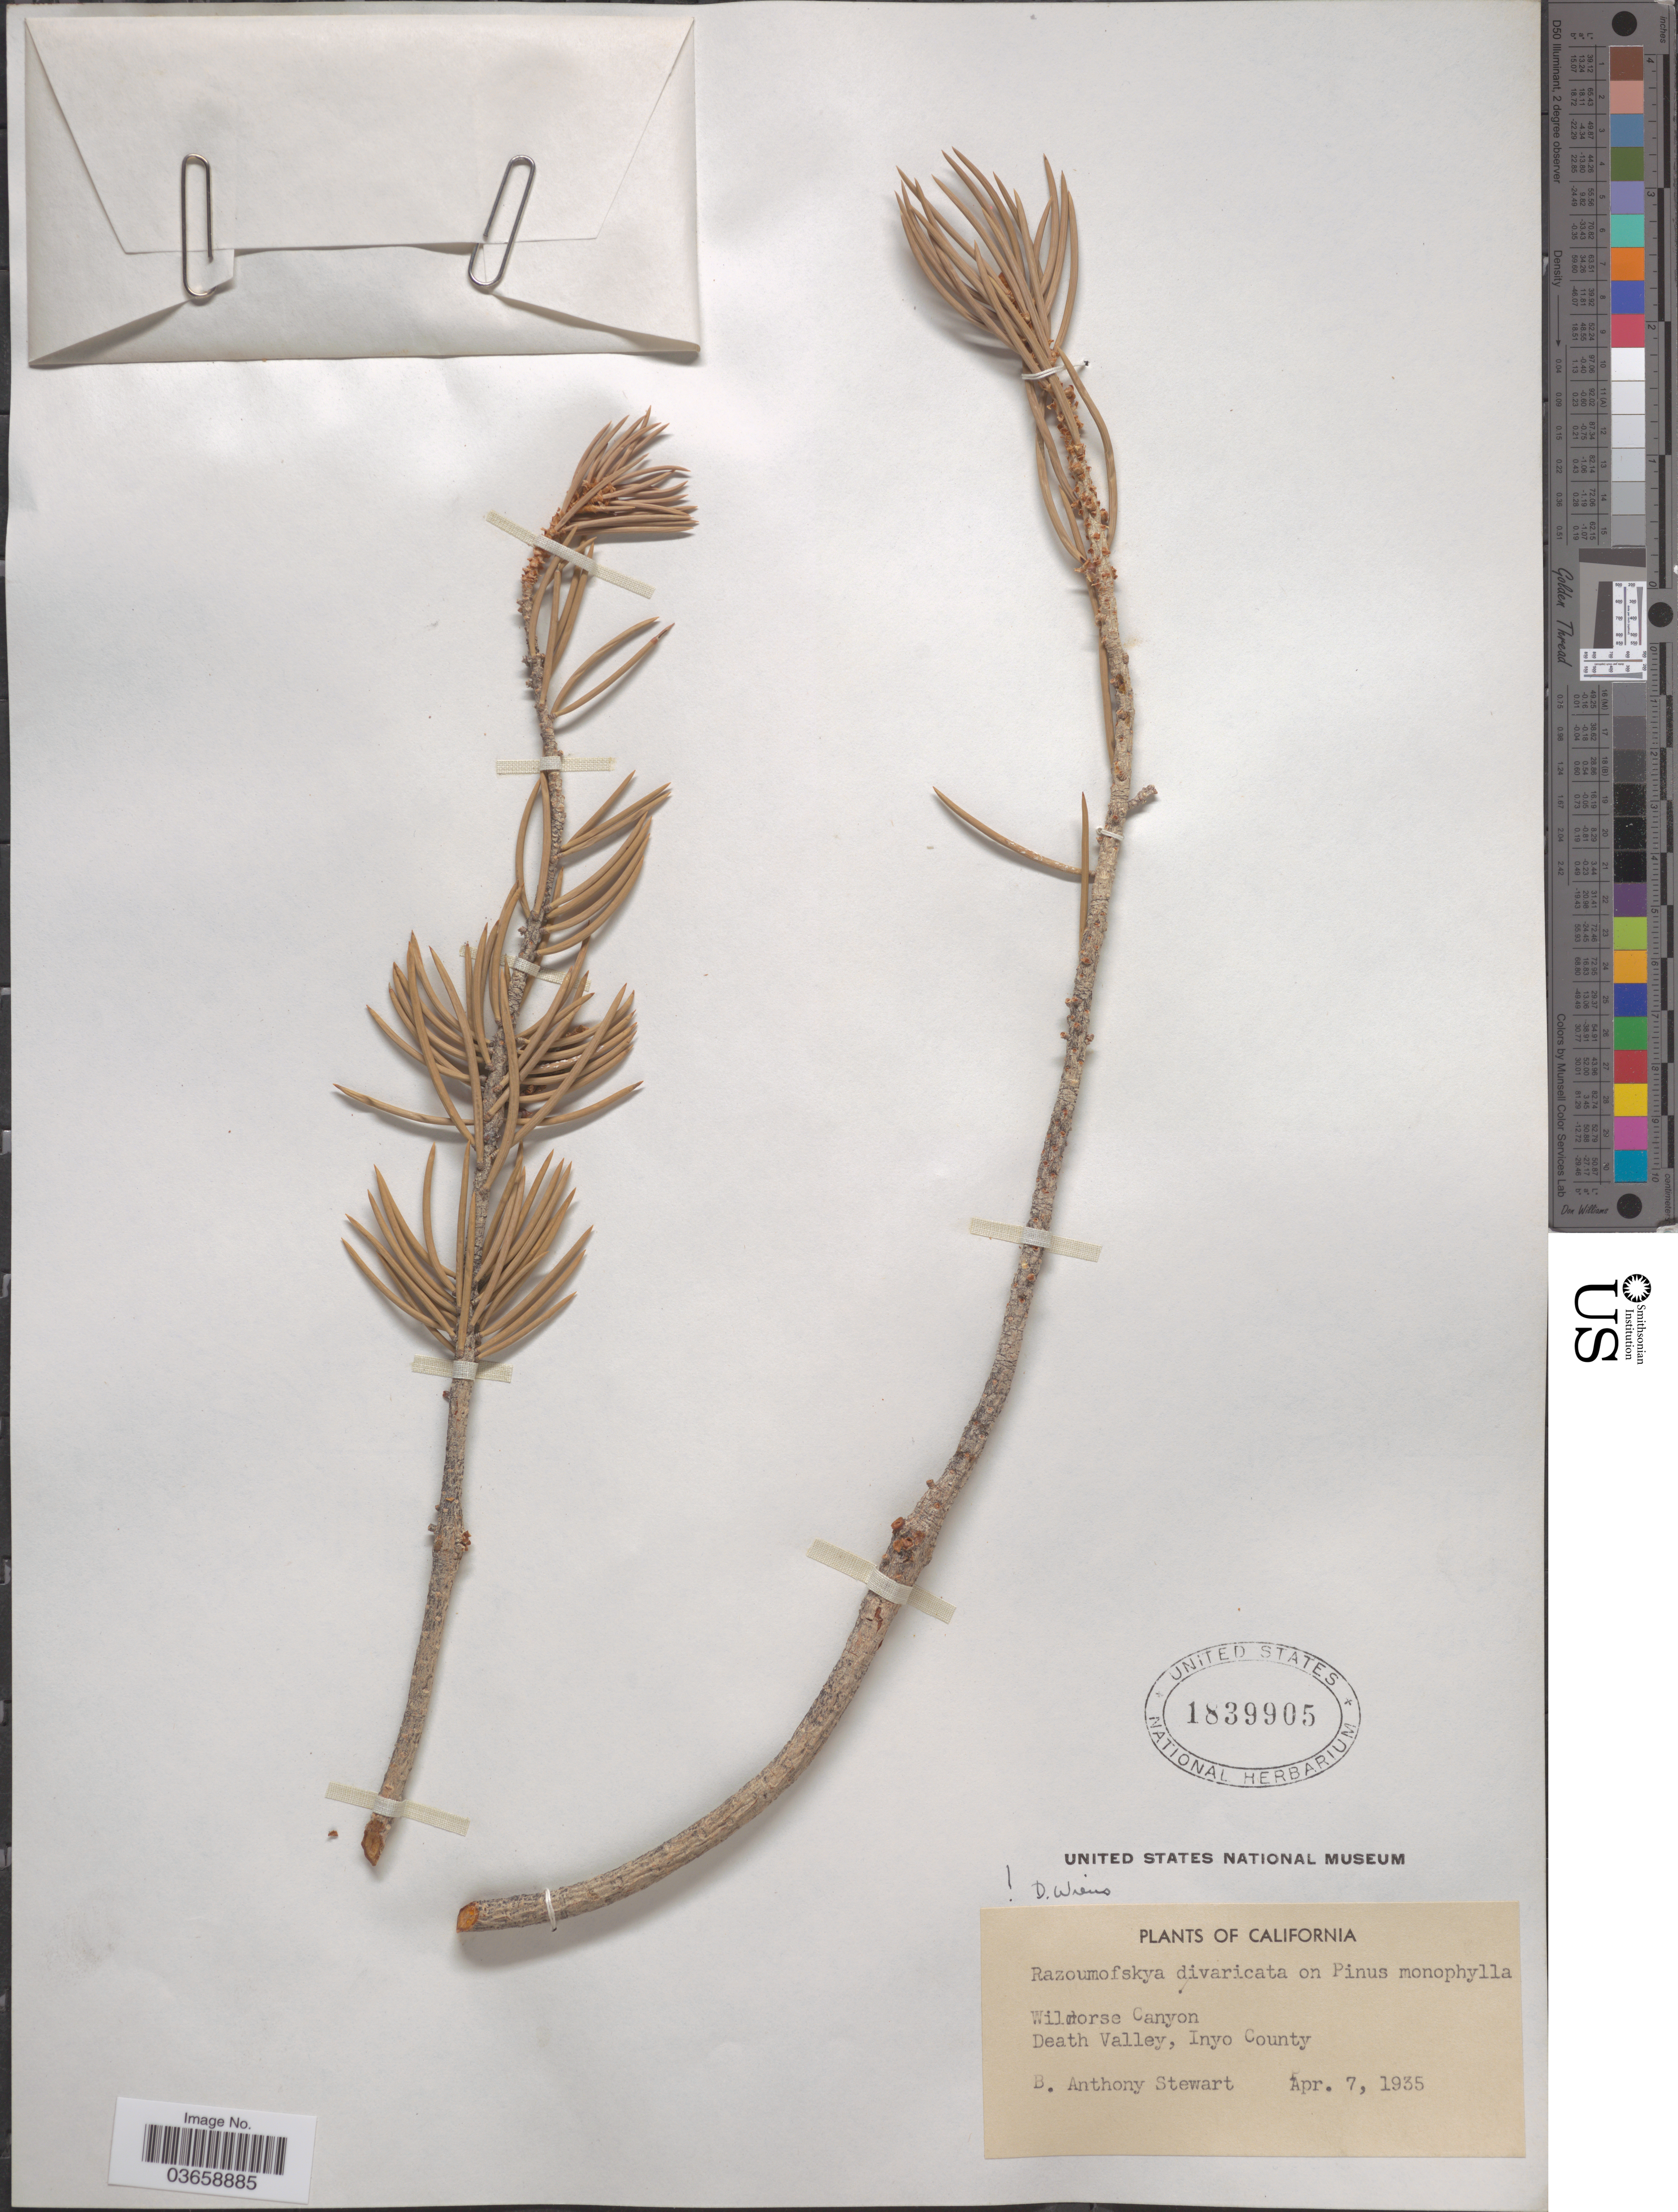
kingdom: Plantae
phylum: Tracheophyta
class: Magnoliopsida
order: Santalales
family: Viscaceae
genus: Arceuthobium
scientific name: Arceuthobium campylopodum f. divaricatum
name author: (Engelm.) L.S. Gill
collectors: B. Stewart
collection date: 1935-04-07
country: United States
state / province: California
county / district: Inyo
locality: Wildhorse Canyon Death Valley, Inyo County.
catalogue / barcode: US 1839905